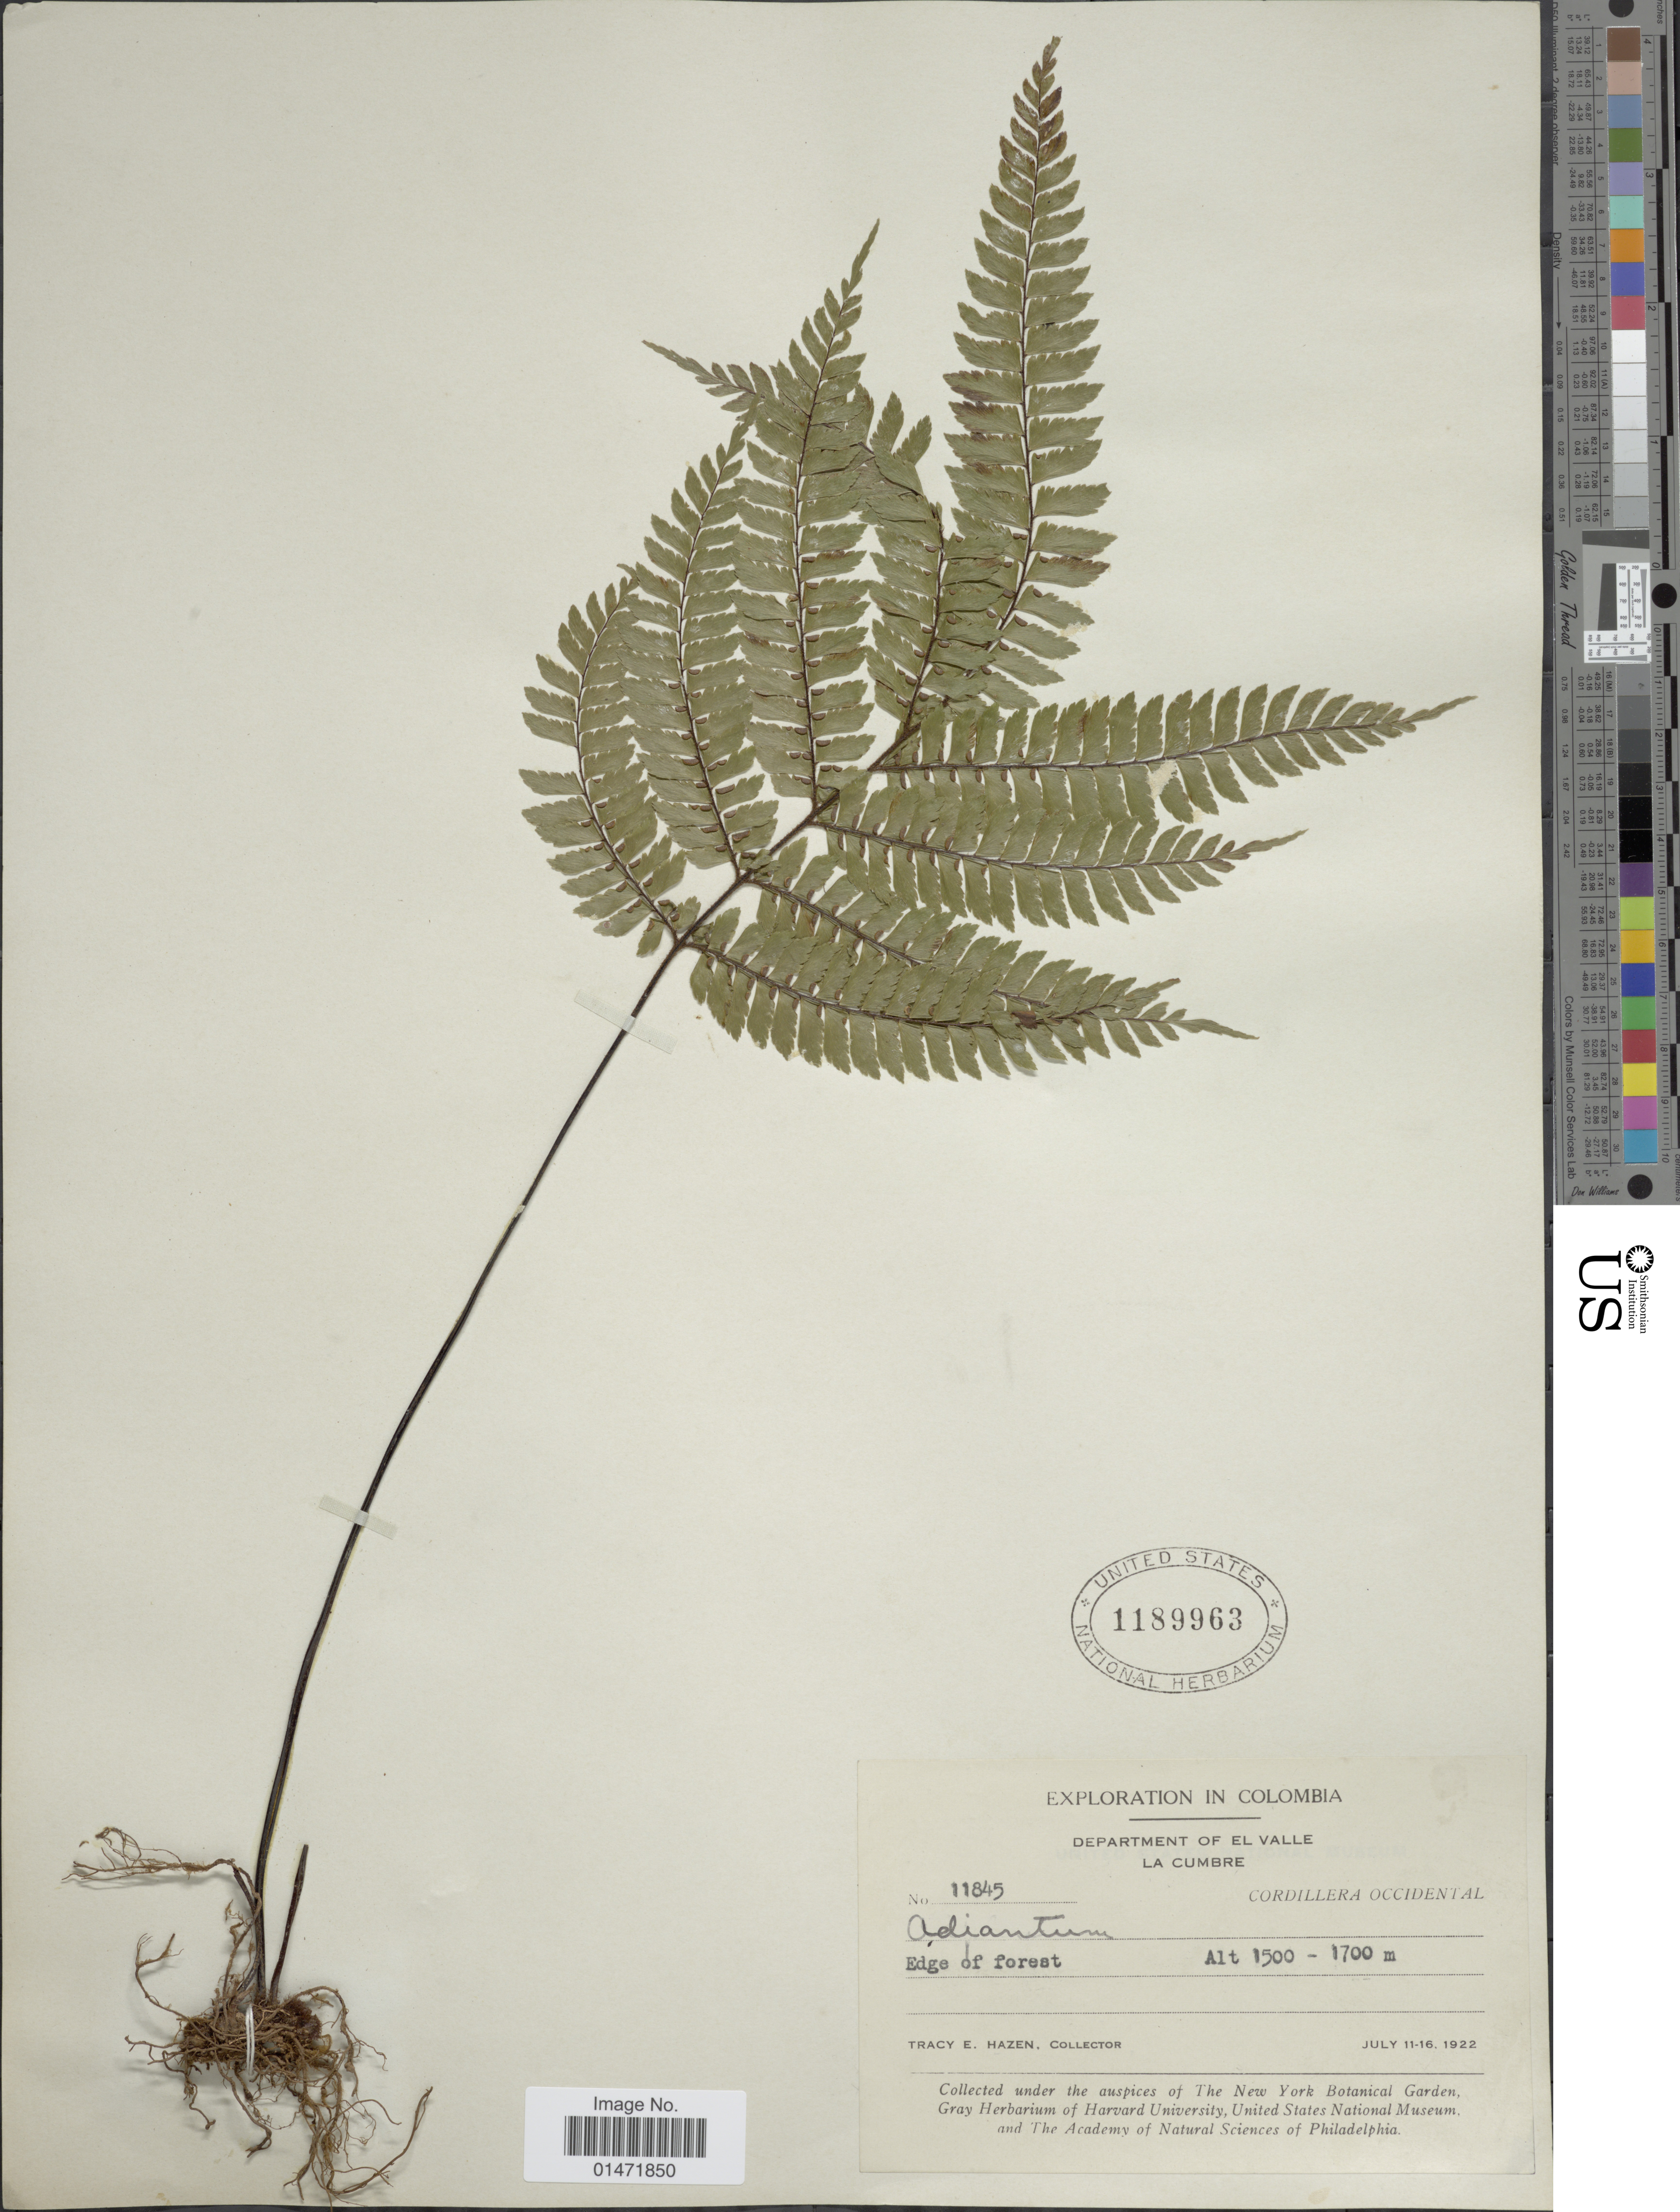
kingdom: Plantae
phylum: Tracheophyta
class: Polypodiopsida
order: Polypodiales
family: Pteridaceae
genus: Adiantum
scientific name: Adiantum tetraphyllum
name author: Humb. & Bonpl. ex Willd.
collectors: T. E. Hazen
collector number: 11845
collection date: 1922-07-11/1922-07-16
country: Colombia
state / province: Valle del Cauca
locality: Department of El Valle. La Cumbre. Cordillera Occidental.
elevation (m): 1500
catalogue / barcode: US 1189963